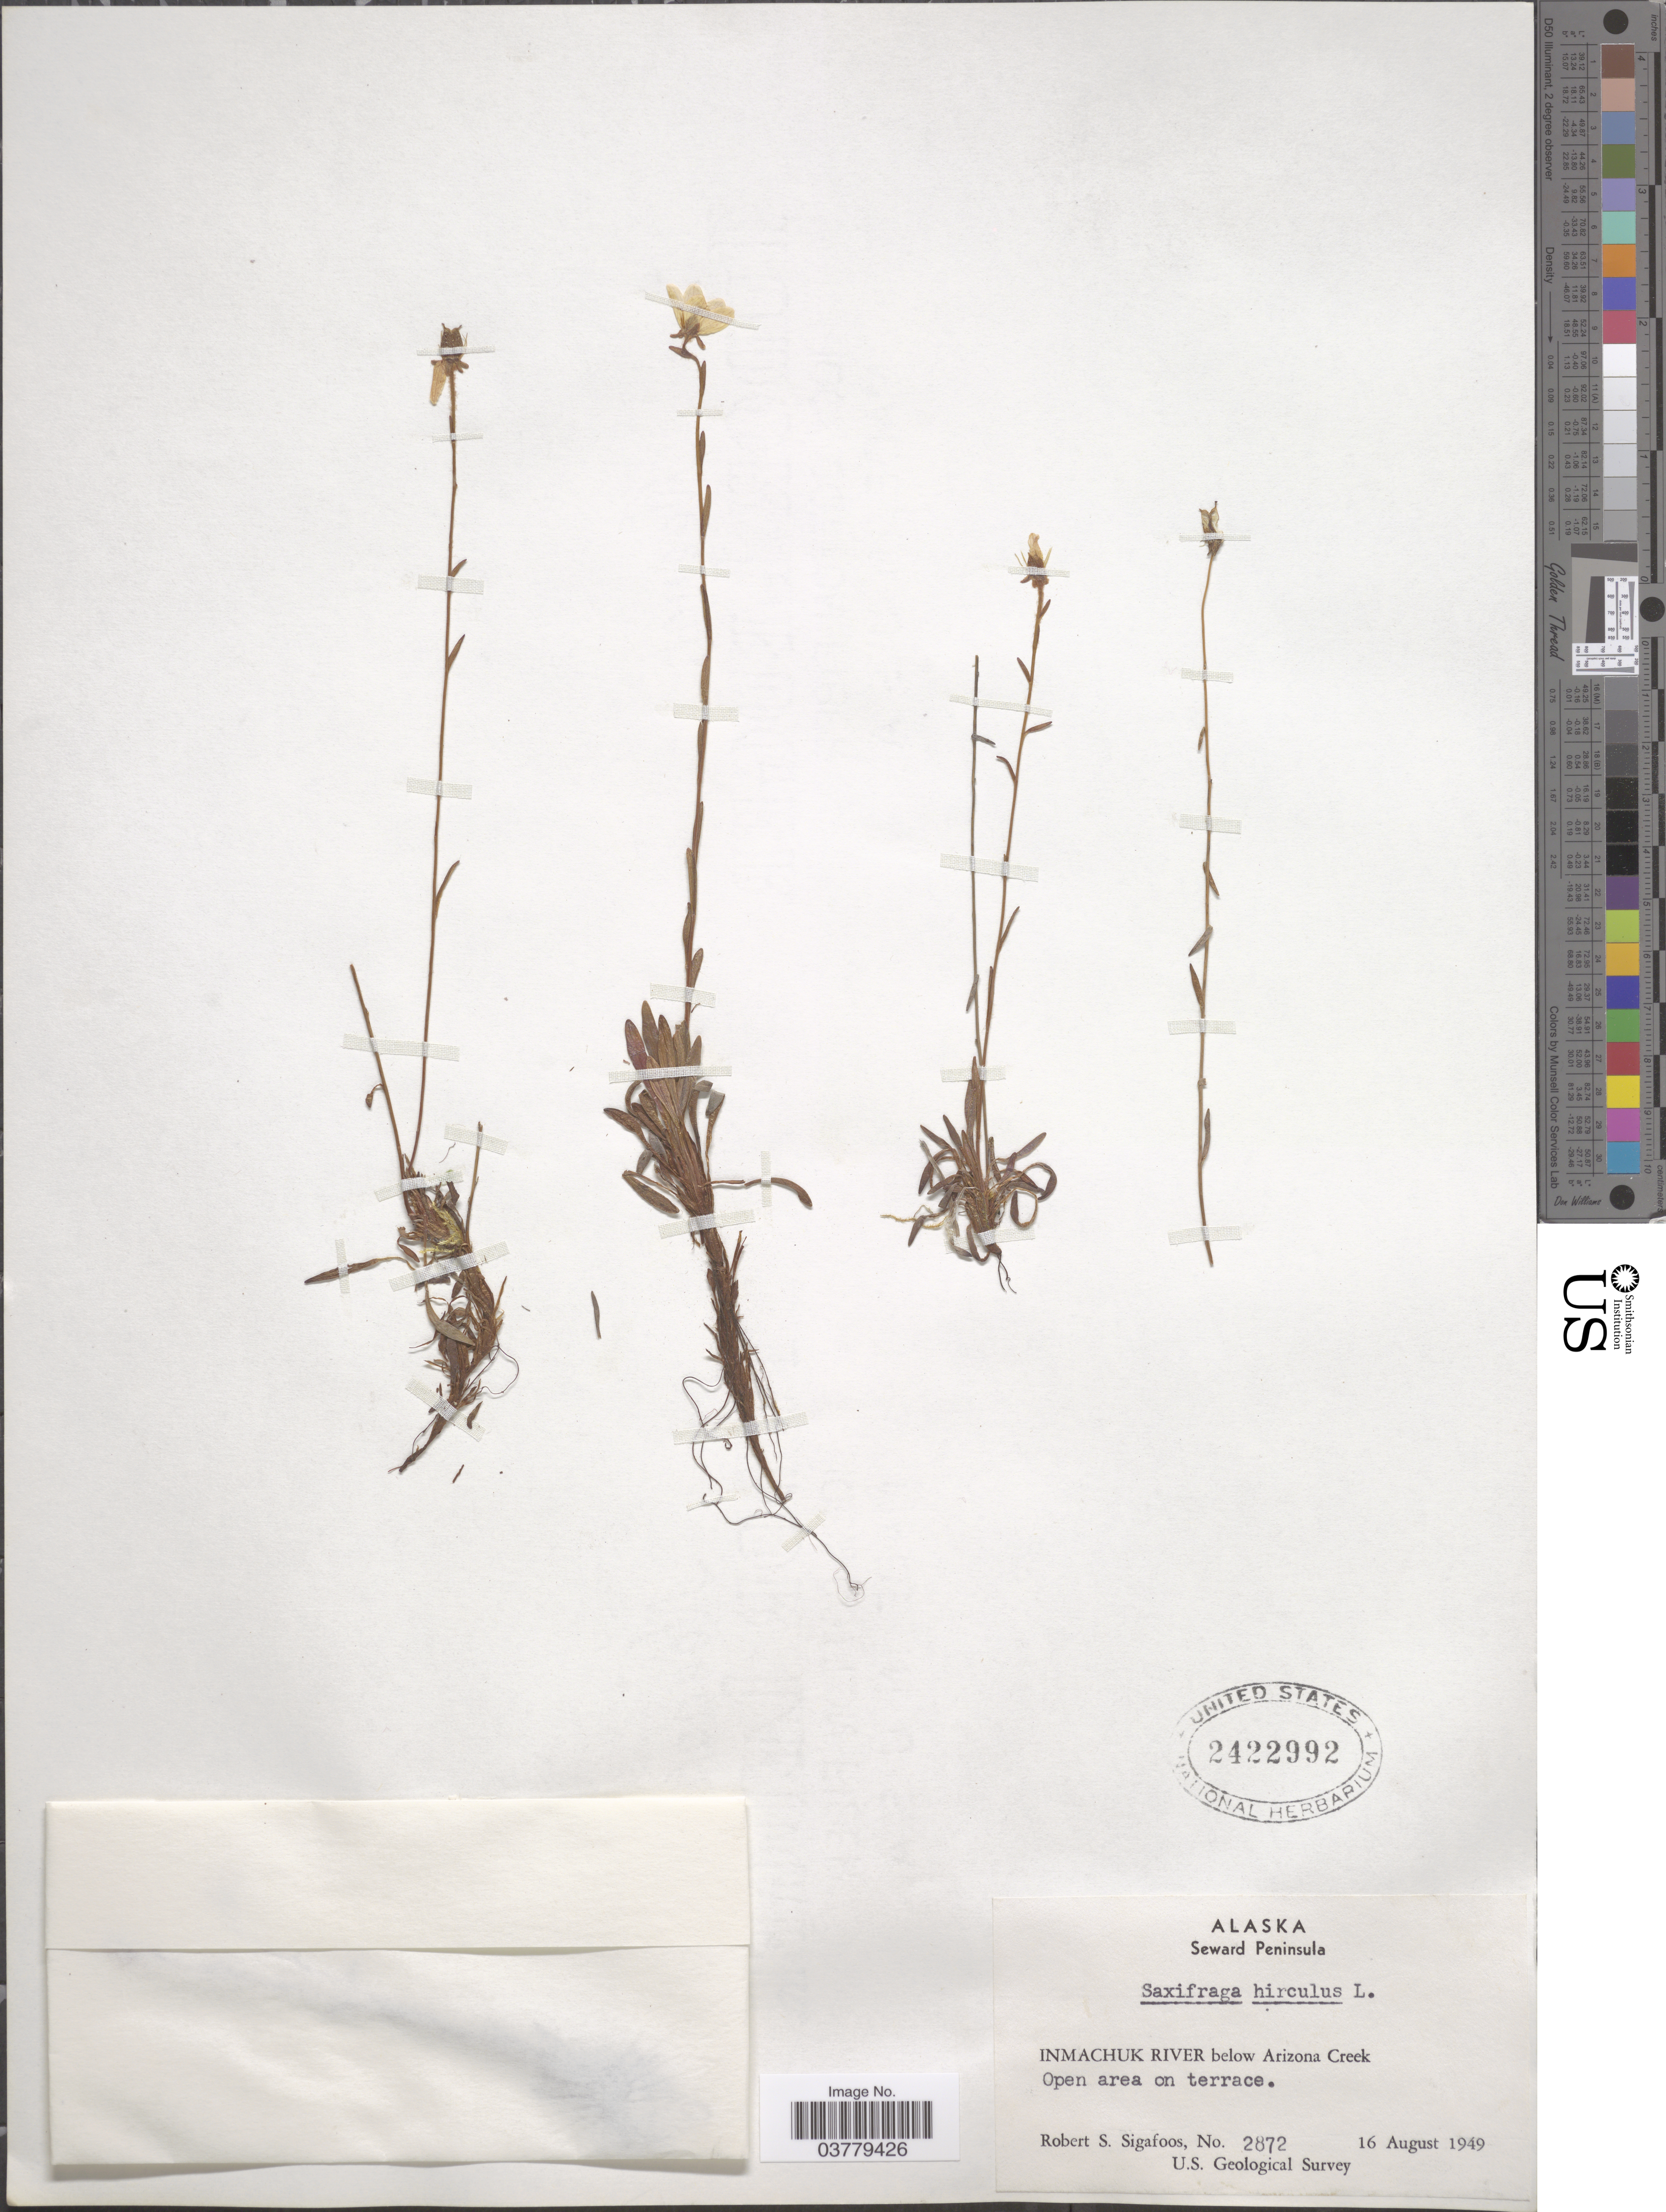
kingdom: Plantae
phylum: Tracheophyta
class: Magnoliopsida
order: Saxifragales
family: Saxifragaceae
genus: Saxifraga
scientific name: Saxifraga hirculus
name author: L.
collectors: R. Sigafoos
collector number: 2872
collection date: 1949-08-16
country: United States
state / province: Alaska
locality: Seward Peninsula. Inmachuk River below Arizona Creek. Open area on terrace.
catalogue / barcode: US 2422992